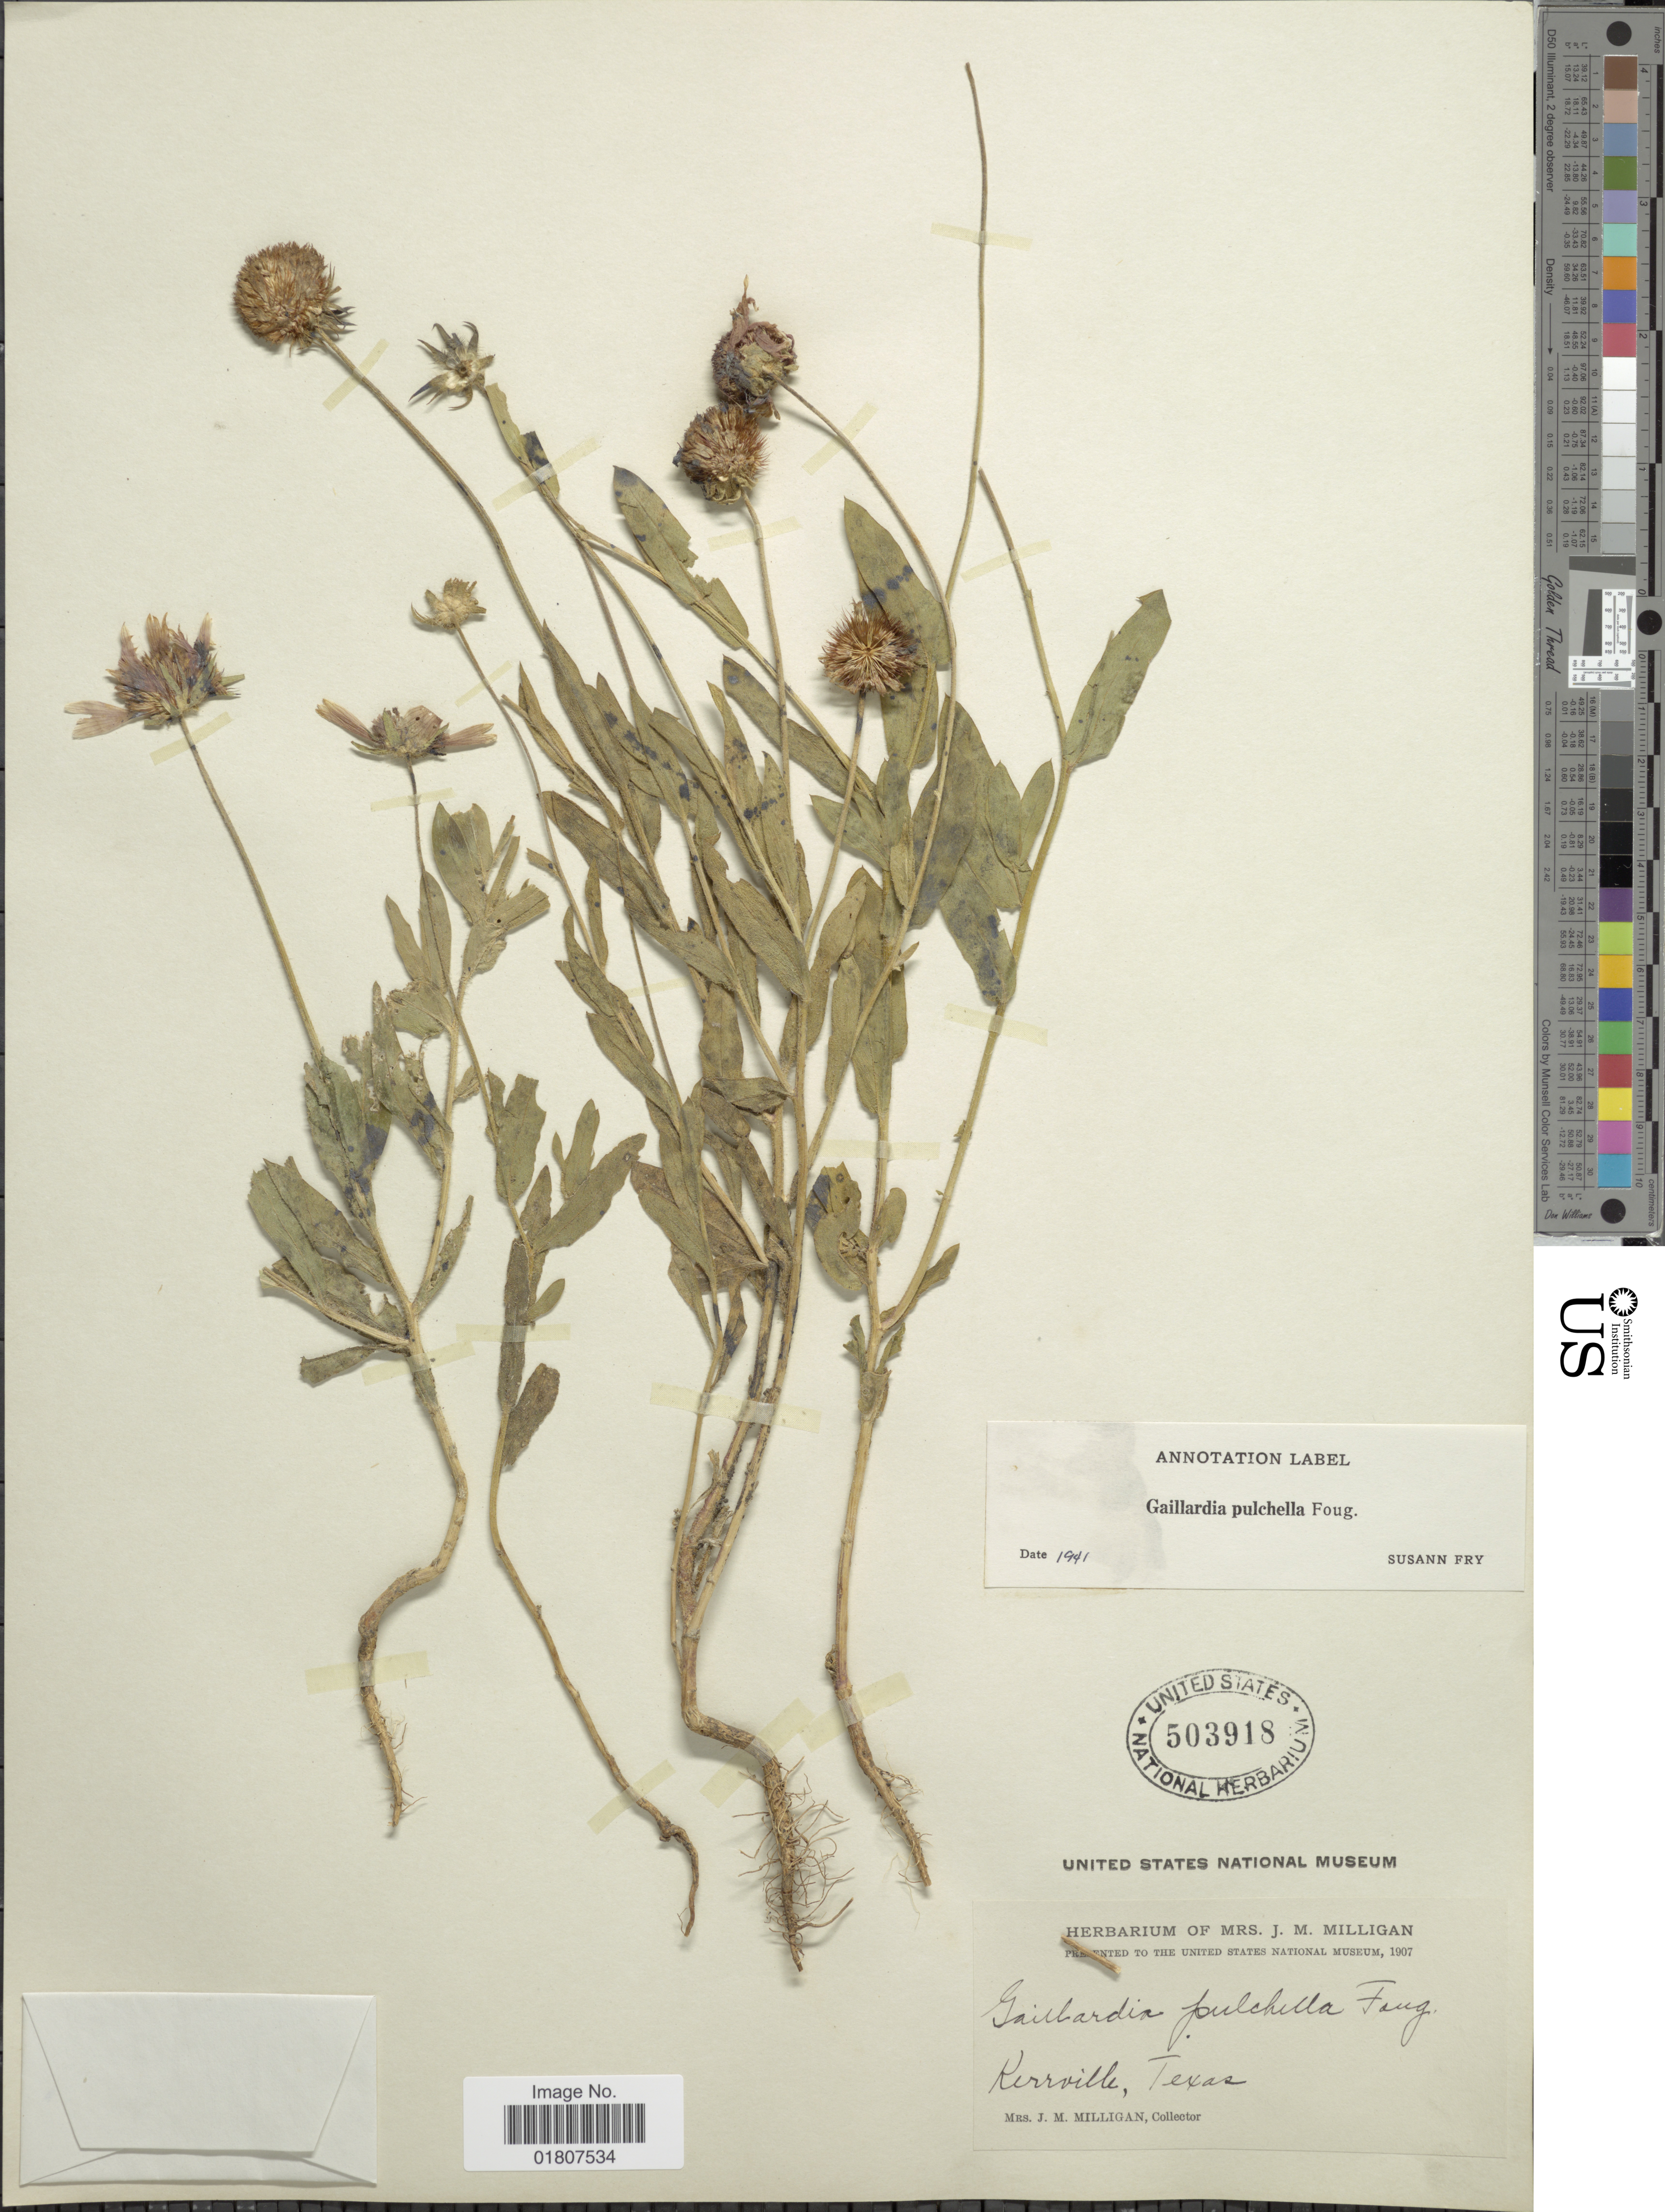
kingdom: Plantae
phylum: Tracheophyta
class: Magnoliopsida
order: Asterales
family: Asteraceae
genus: Gaillardia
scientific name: Gaillardia pulchella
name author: Foug.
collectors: J. M. Milligan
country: United States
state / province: Texas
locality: Kerrville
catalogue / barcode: US 503918